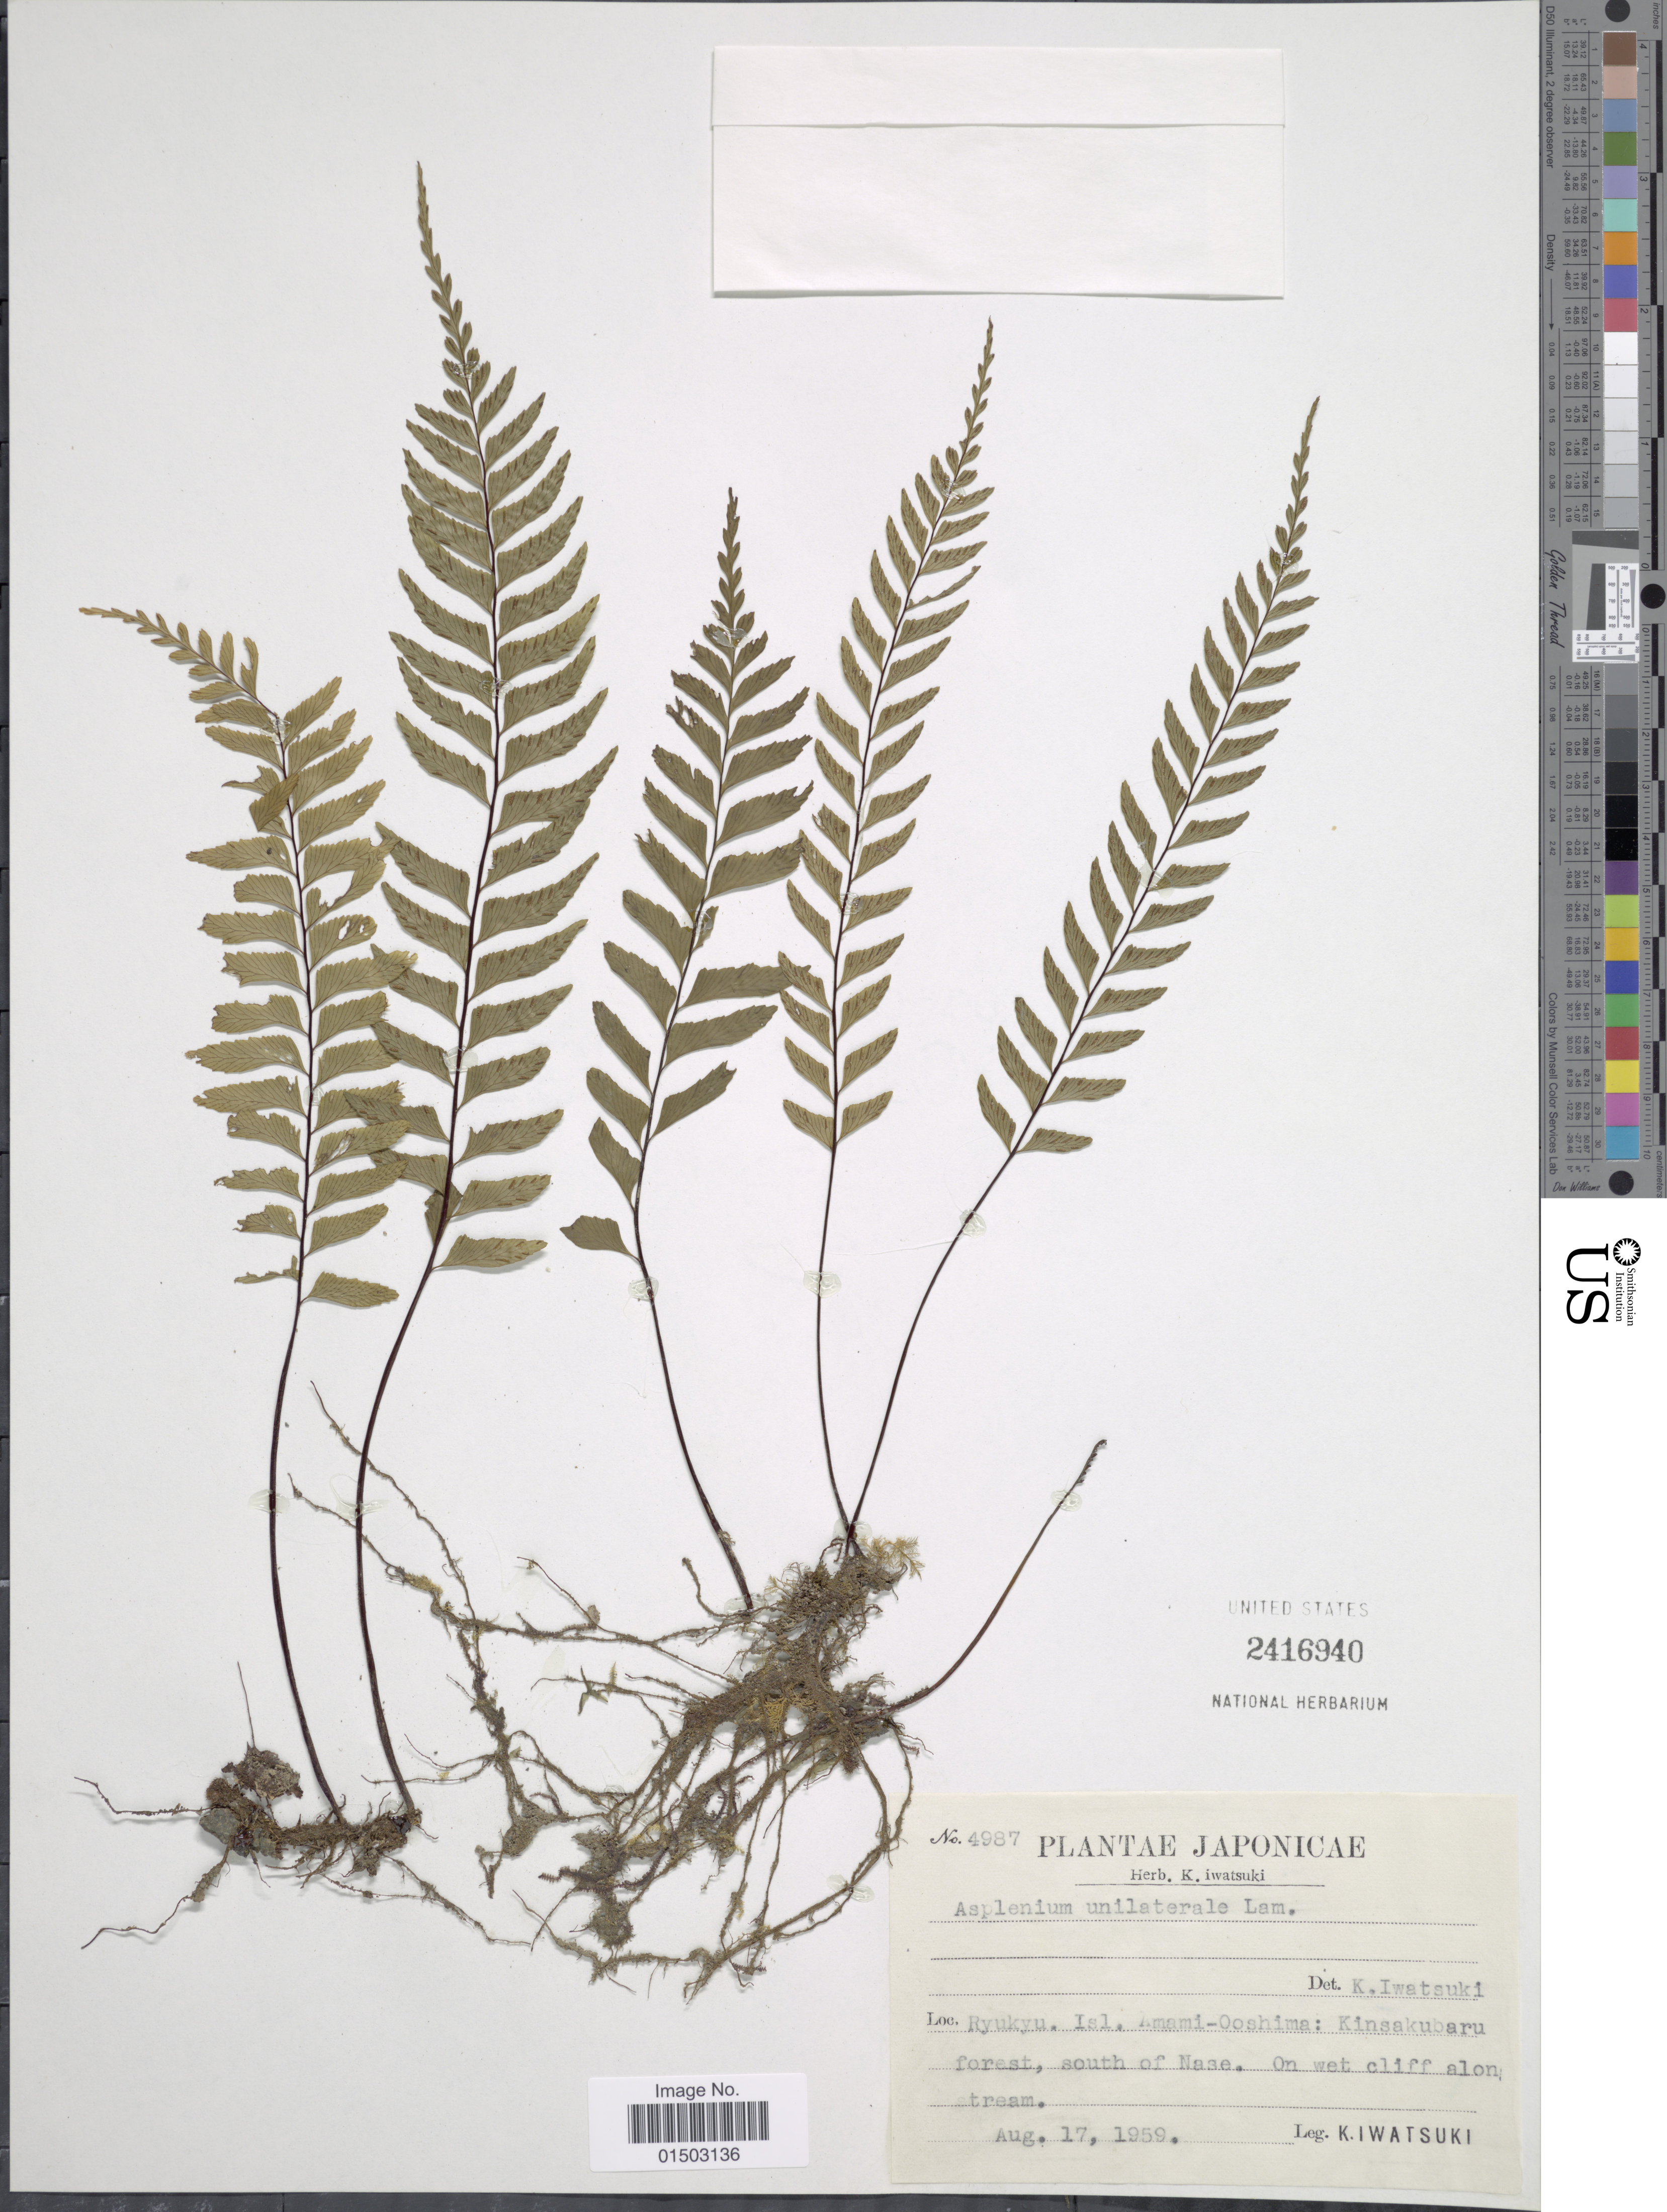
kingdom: Plantae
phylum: Tracheophyta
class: Polypodiopsida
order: Polypodiales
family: Aspleniaceae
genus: Hymenasplenium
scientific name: Hymenasplenium unilaterale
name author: (Lam.) Hayata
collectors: K. Iwatsuki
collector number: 4987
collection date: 1959-08-17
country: Japan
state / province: Okinawa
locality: Ryukyu. Isl, Amami-Ooshima: Kinsakubaru forest, south of Nase. Japonicae.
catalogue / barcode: US 2416940